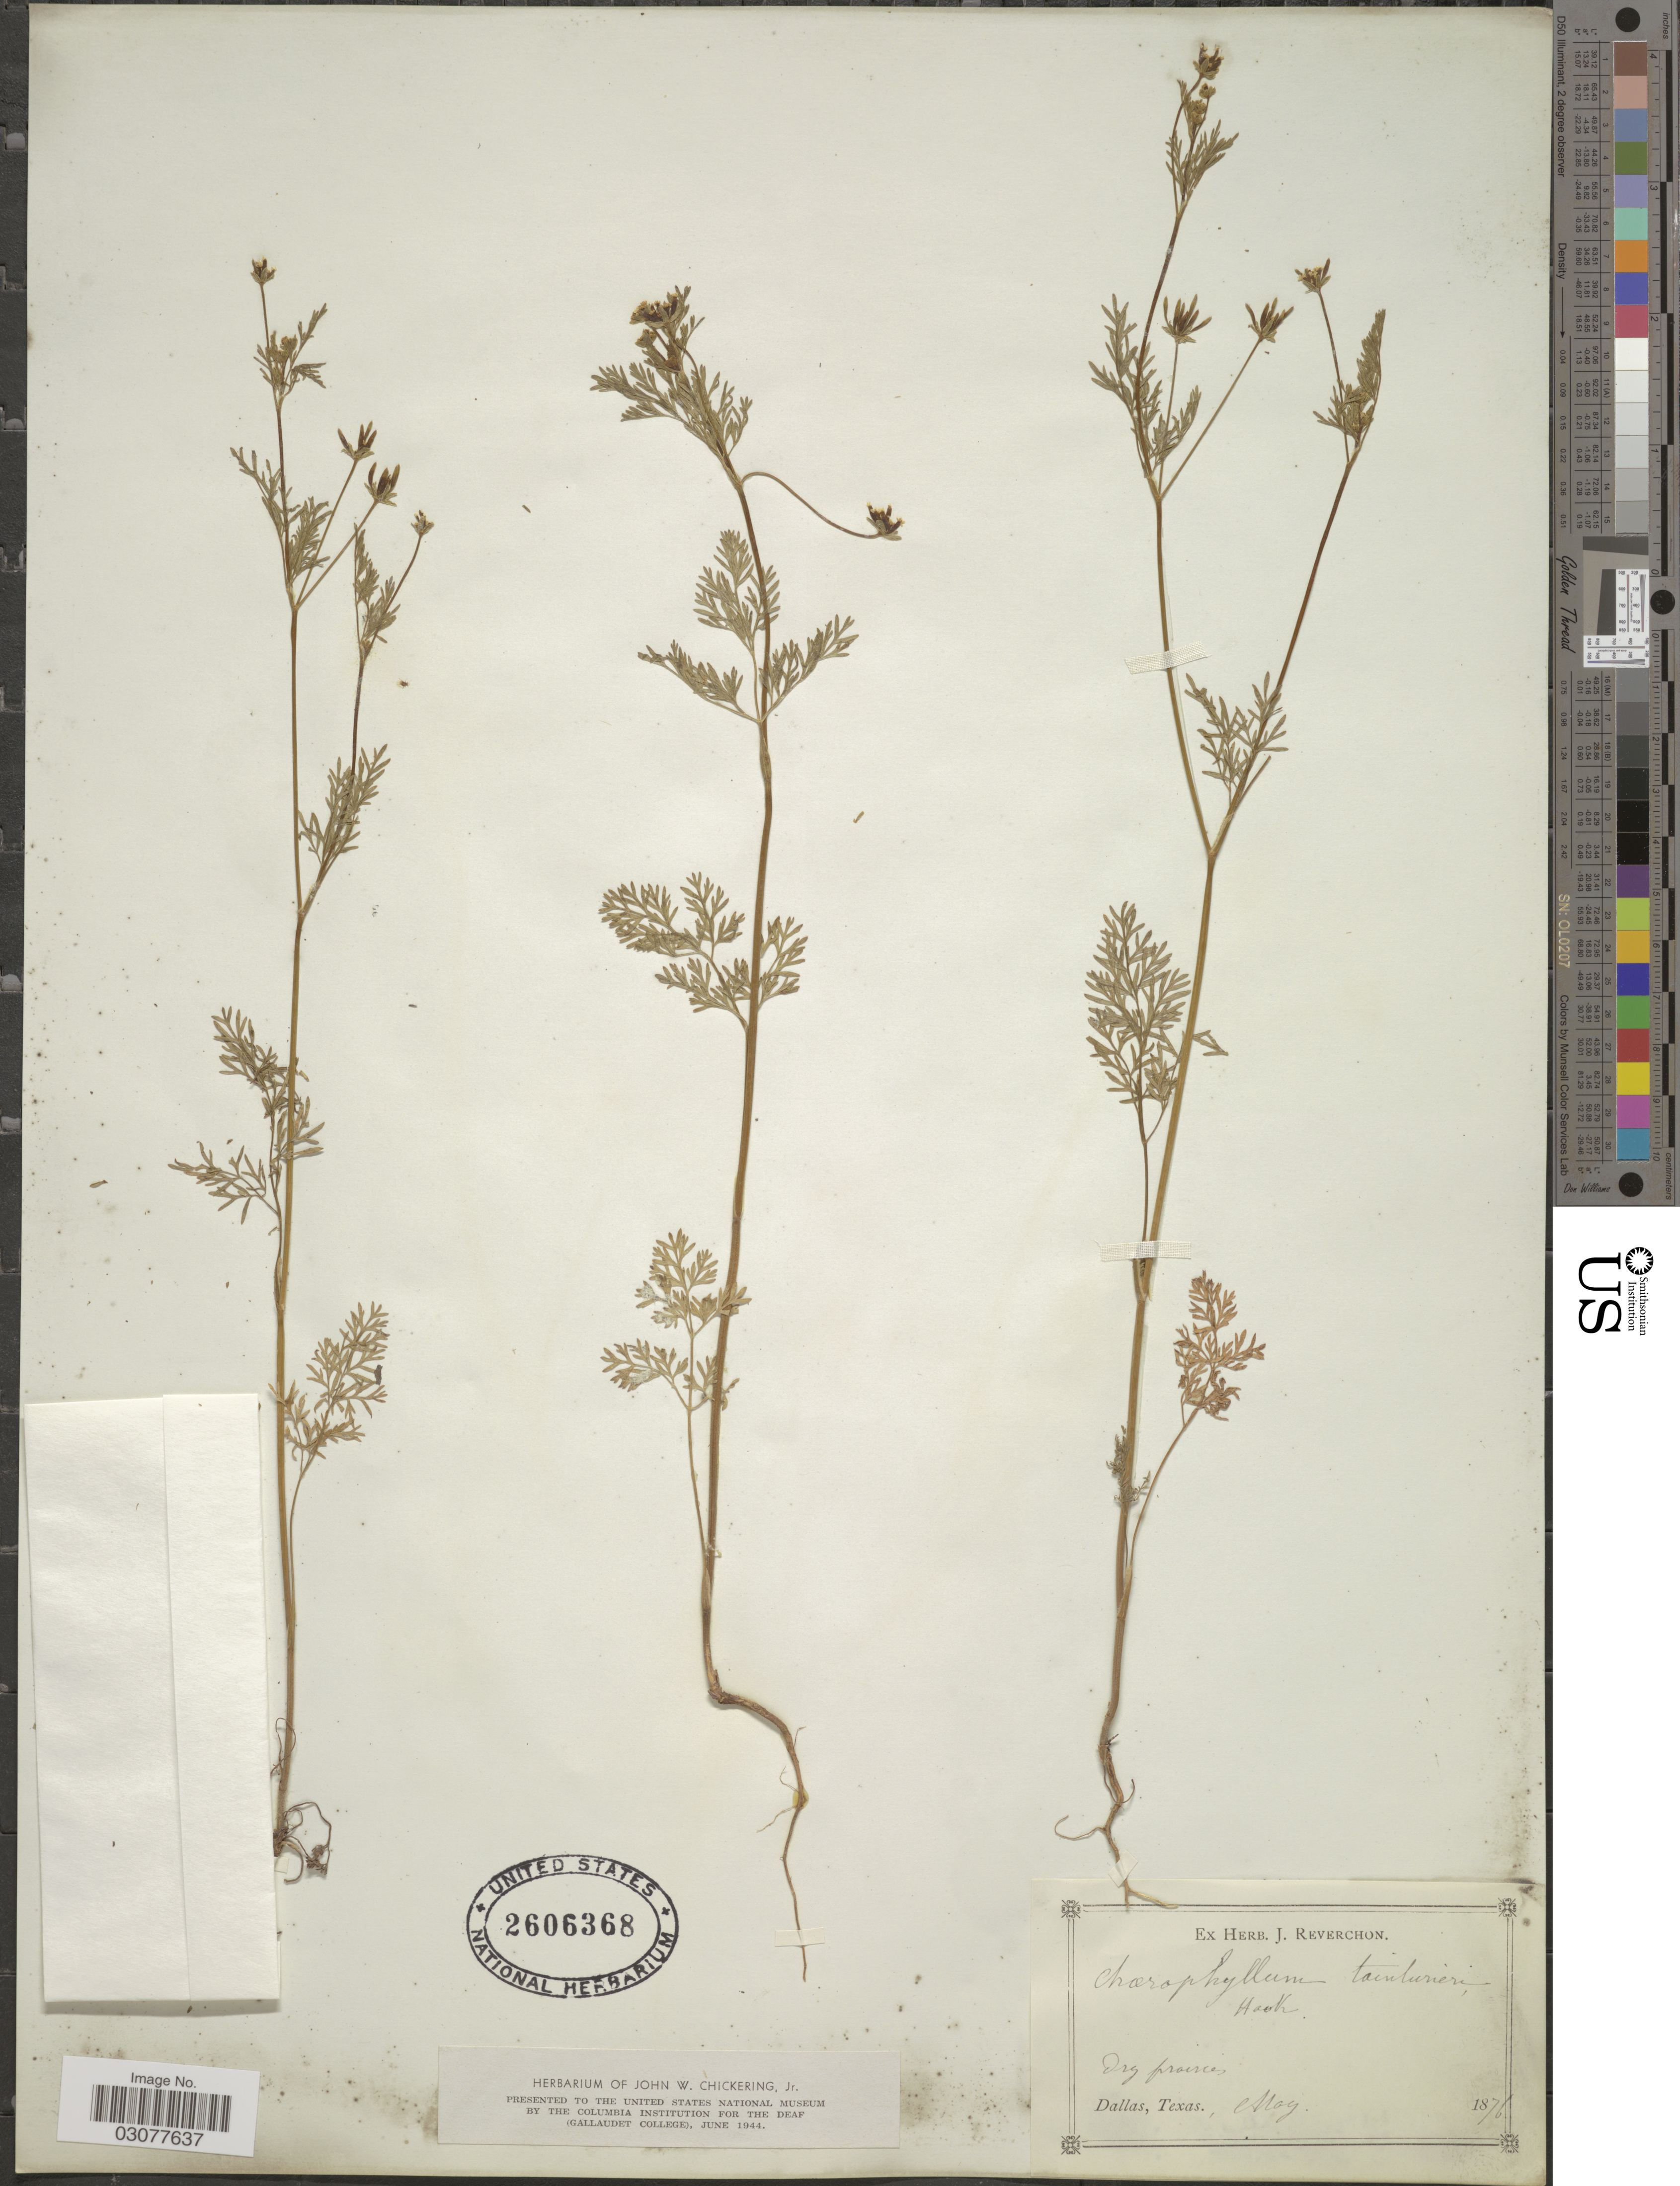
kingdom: Plantae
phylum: Tracheophyta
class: Magnoliopsida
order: Apiales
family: Apiaceae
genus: Chaerophyllum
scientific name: Chaerophyllum texanum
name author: J.M. Coult. & Rose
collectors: ex herb. J. Reverchon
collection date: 1876-05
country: United States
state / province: Texas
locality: Dallas.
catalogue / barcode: US 2606368